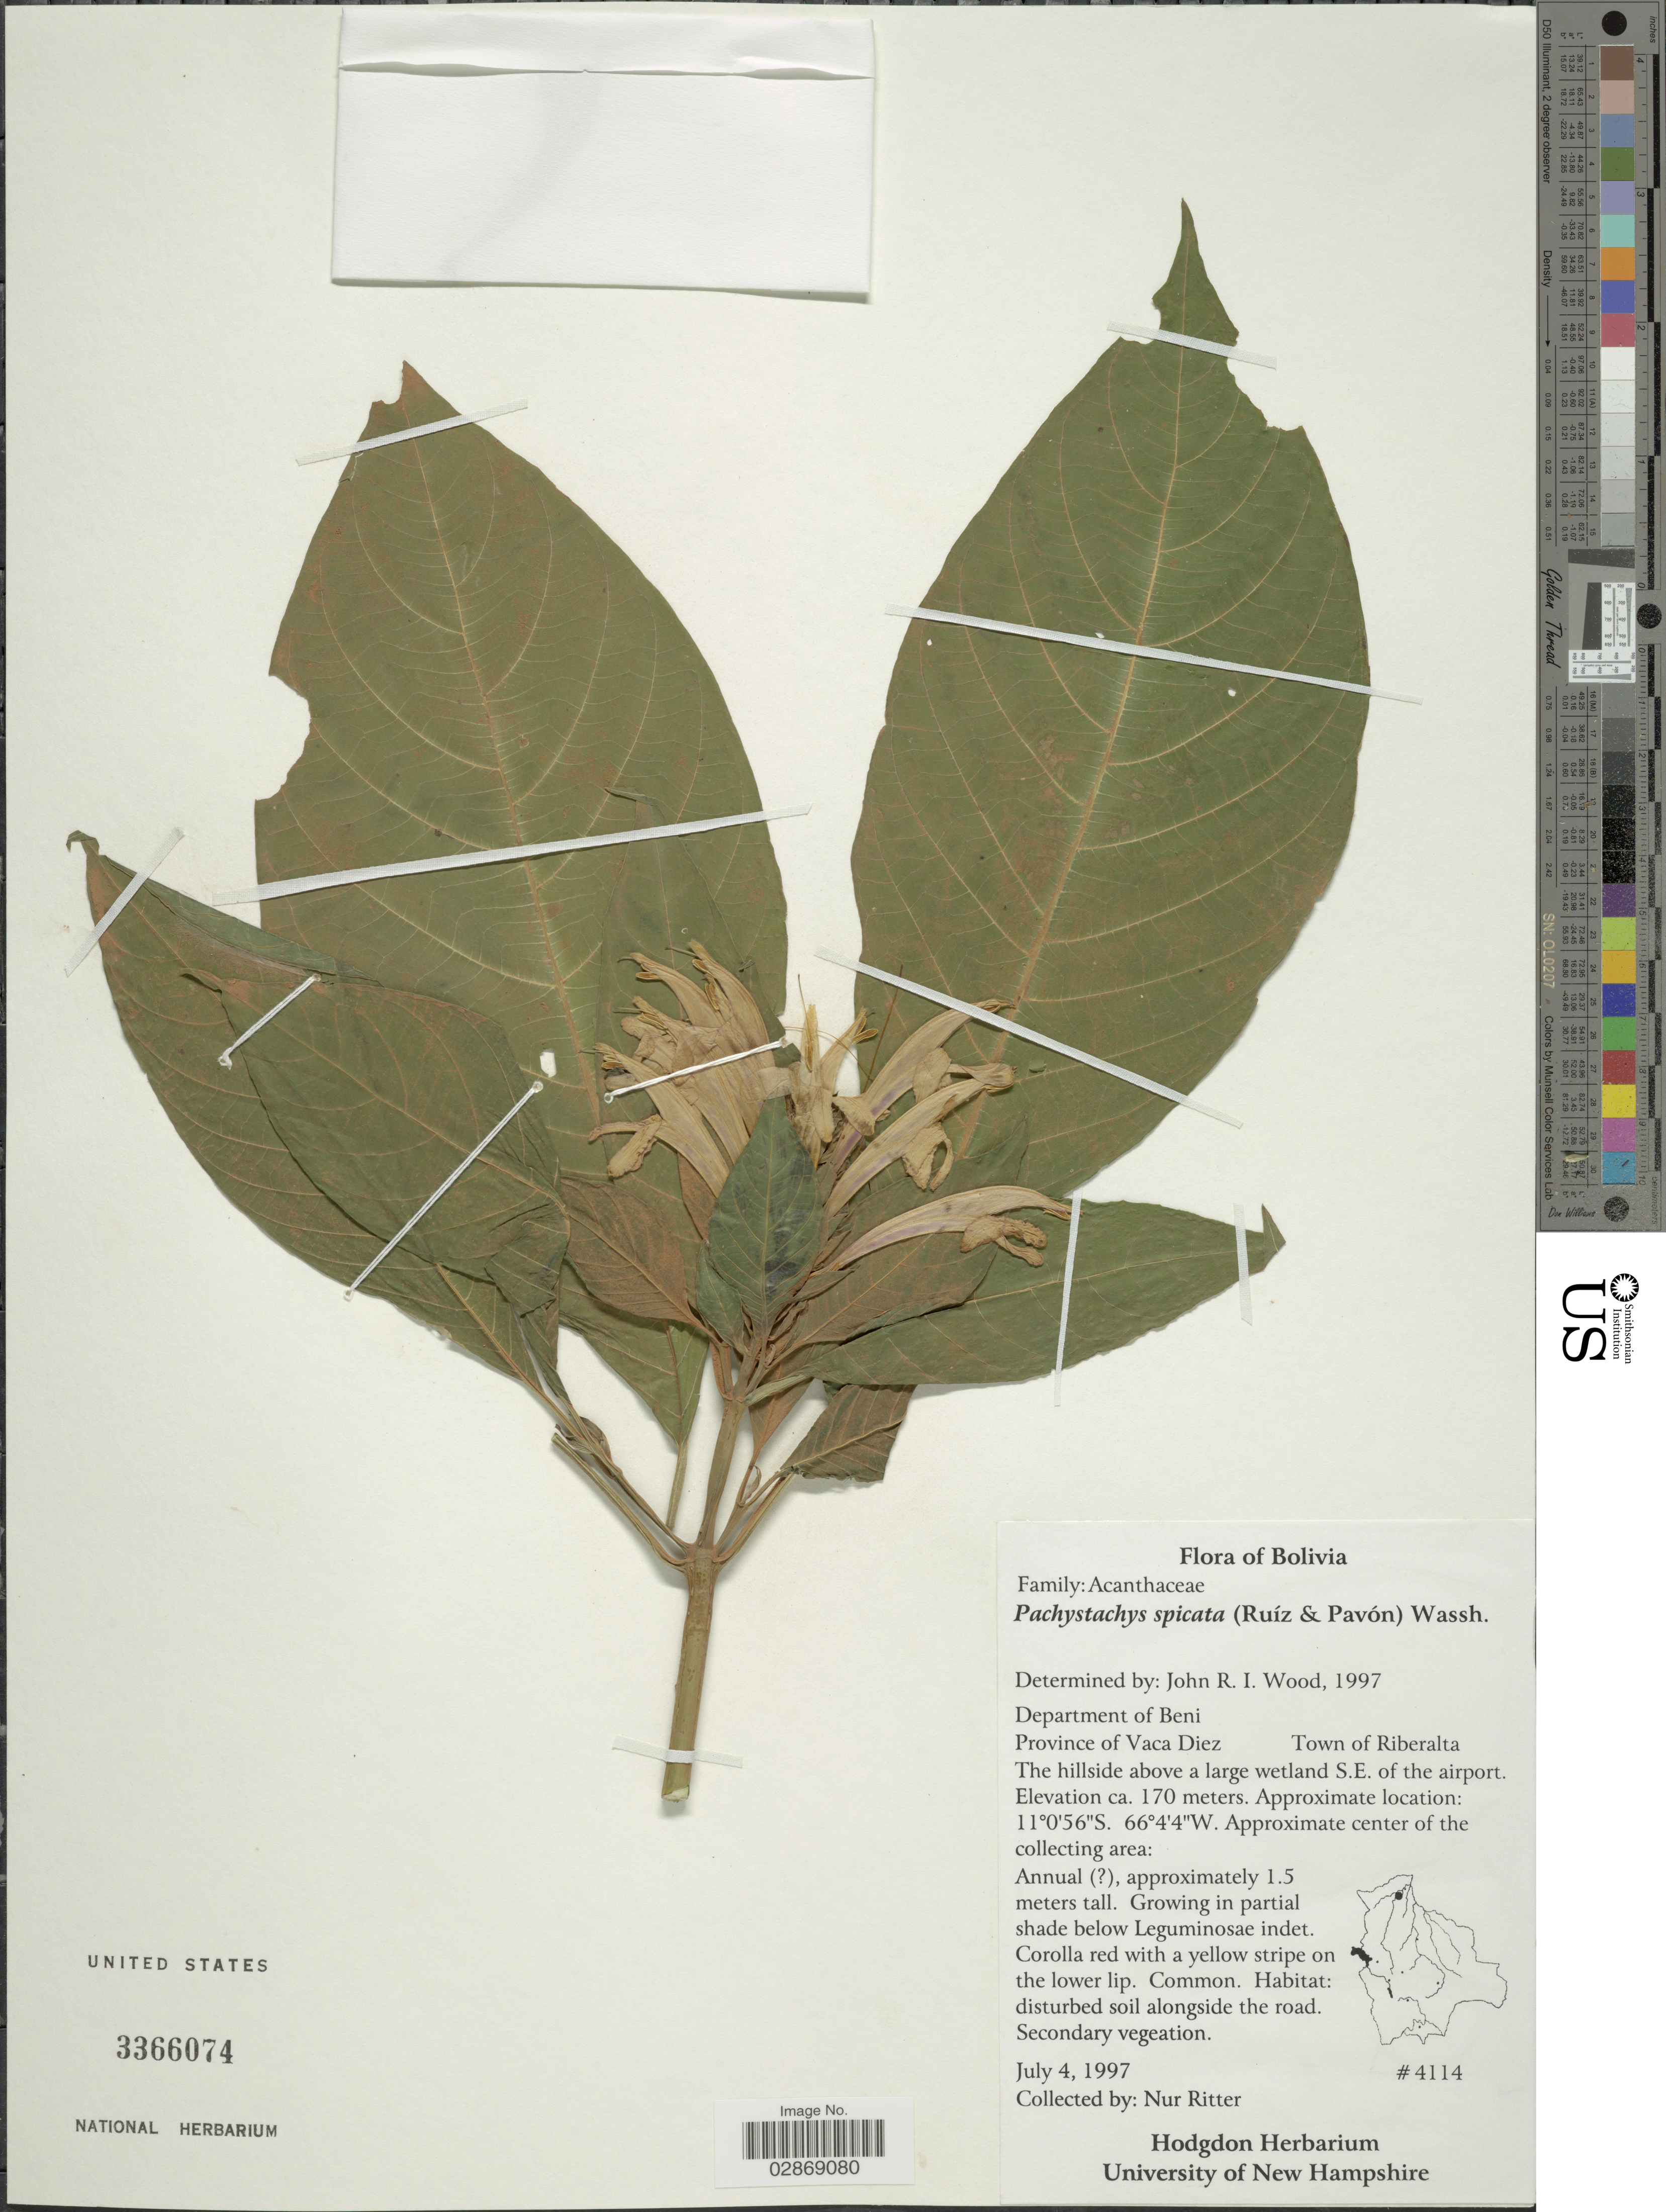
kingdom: Plantae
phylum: Tracheophyta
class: Magnoliopsida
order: Lamiales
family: Acanthaceae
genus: Pachystachys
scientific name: Pachystachys spicata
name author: (Ruiz & Pav.) Wassh.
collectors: N. Ritter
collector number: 4114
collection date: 1997-07-04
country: Bolivia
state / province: Beni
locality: Department of Beni. Province of Vaca Diez, Town of Riberalta. The hillside above a large wetland S.E. of the airport.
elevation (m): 170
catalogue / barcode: US 3366074